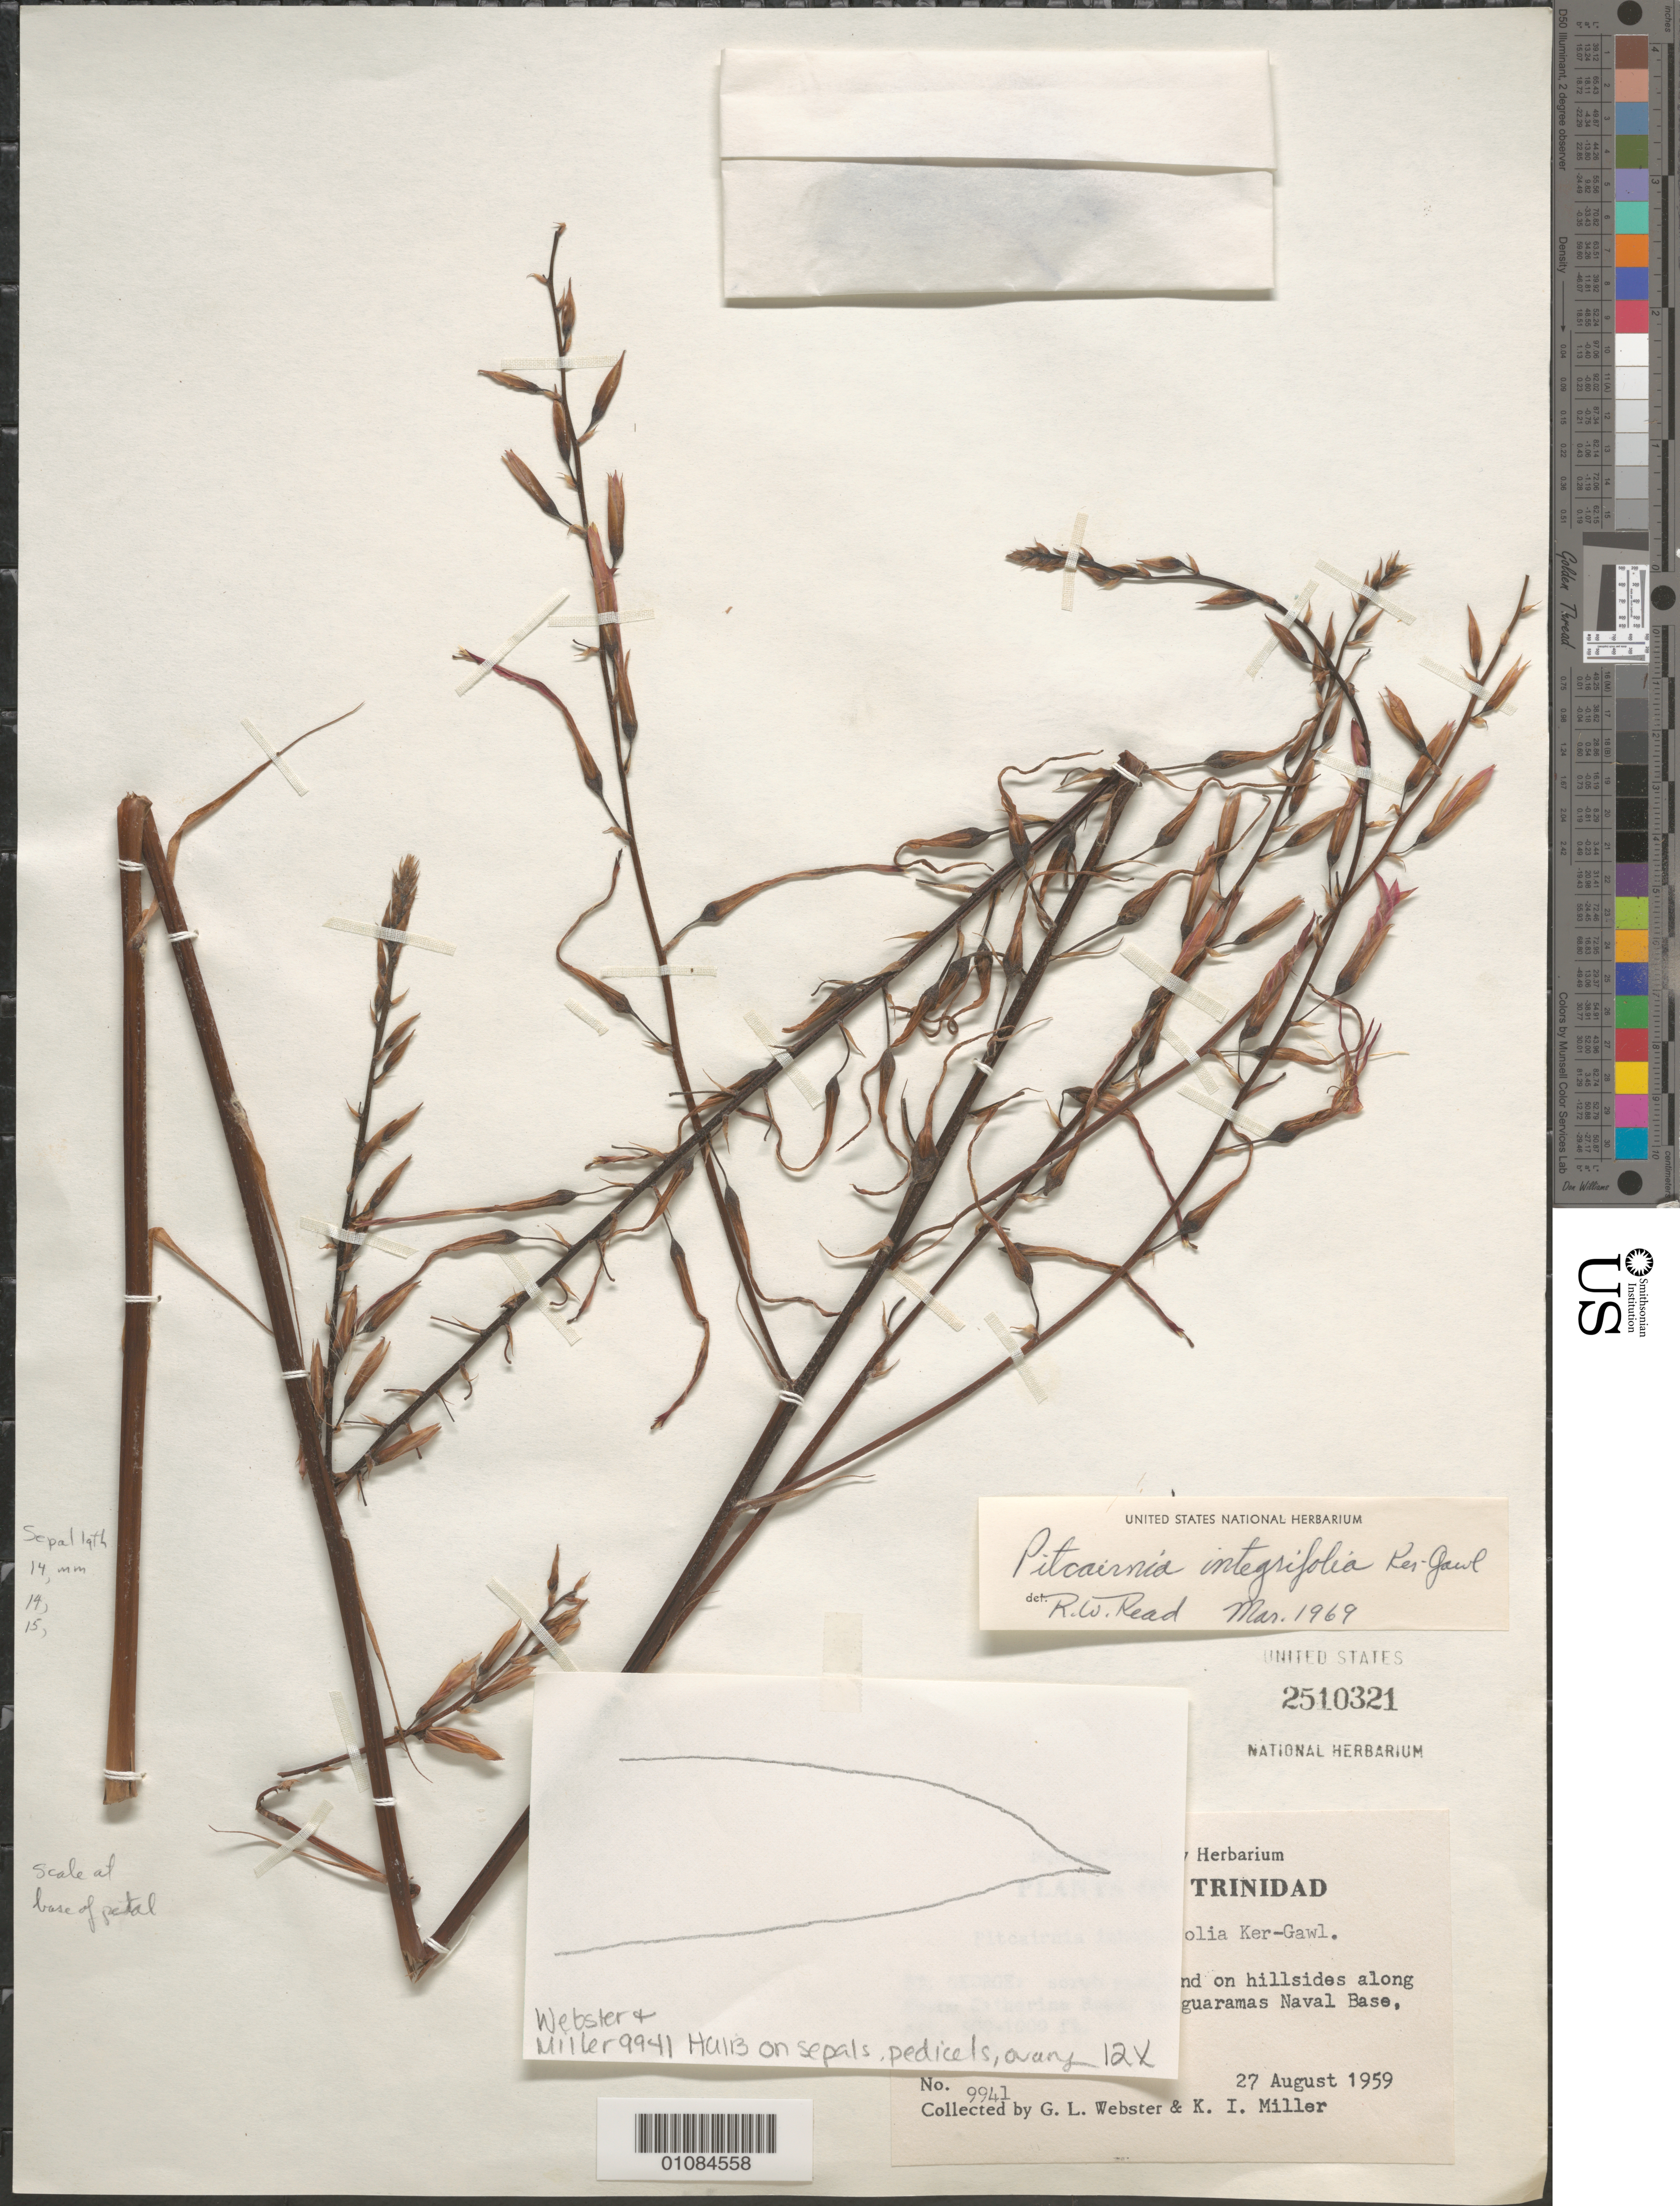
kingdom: Plantae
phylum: Tracheophyta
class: Liliopsida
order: Poales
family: Bromeliaceae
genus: Pitcairnia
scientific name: Pitcairnia integrifolia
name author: Ker Gawl.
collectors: G. L. Webster & K. Miller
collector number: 9941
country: Trinidad and Tobago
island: Trinidad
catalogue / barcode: US 2510321